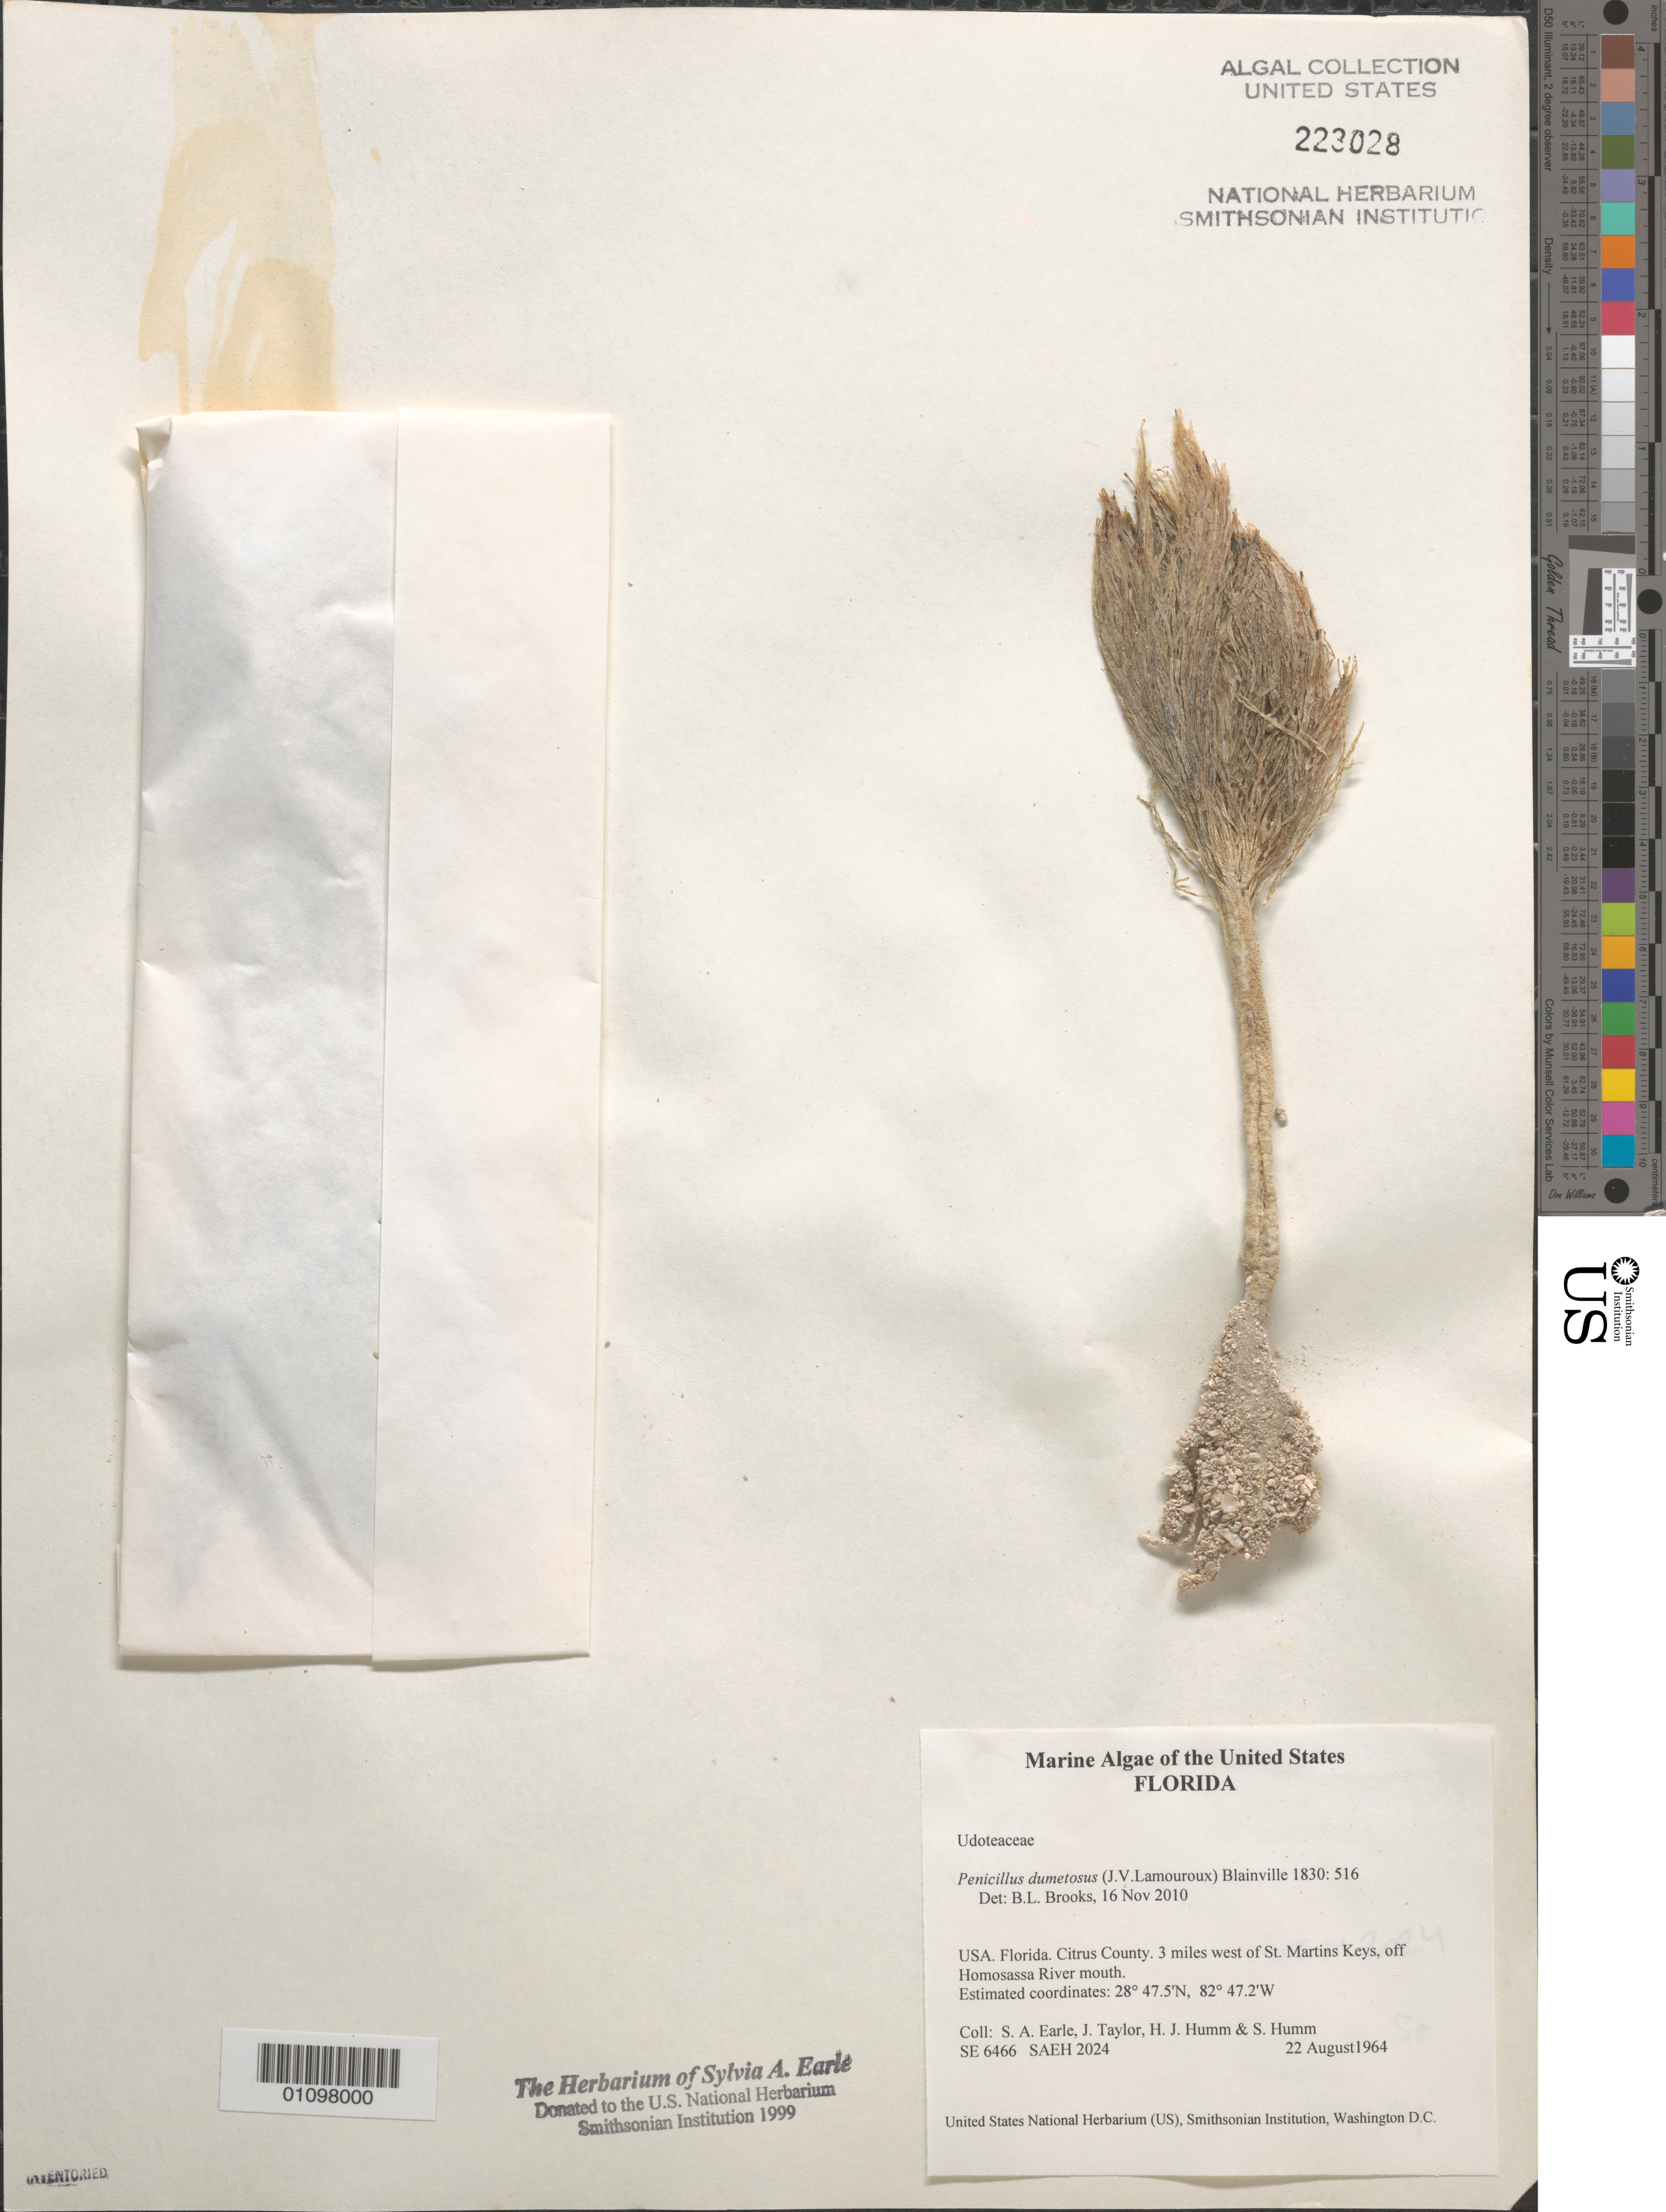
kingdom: Plantae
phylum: Chlorophyta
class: Ulvophyceae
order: Bryopsidales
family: Udoteaceae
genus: Penicillus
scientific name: Penicillus dumetosus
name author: (J.V.Lamouroux) Blainville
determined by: Brooks, B. L., (BOT), Smithsonian Institution - National Museum of Natural History (UNITED STATES)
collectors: S. A. Earle, J. L. Taylor, H. J. Humm & S. Humm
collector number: SE 6466 & SAEH 2024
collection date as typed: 22 Aug 1964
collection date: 1964-08-22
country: United States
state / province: Florida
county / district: Citrus County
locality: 3 miles west of St. Martins Keys, off Homosassa River mouth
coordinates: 28 47.5N, 82 47.2W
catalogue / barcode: US 223028